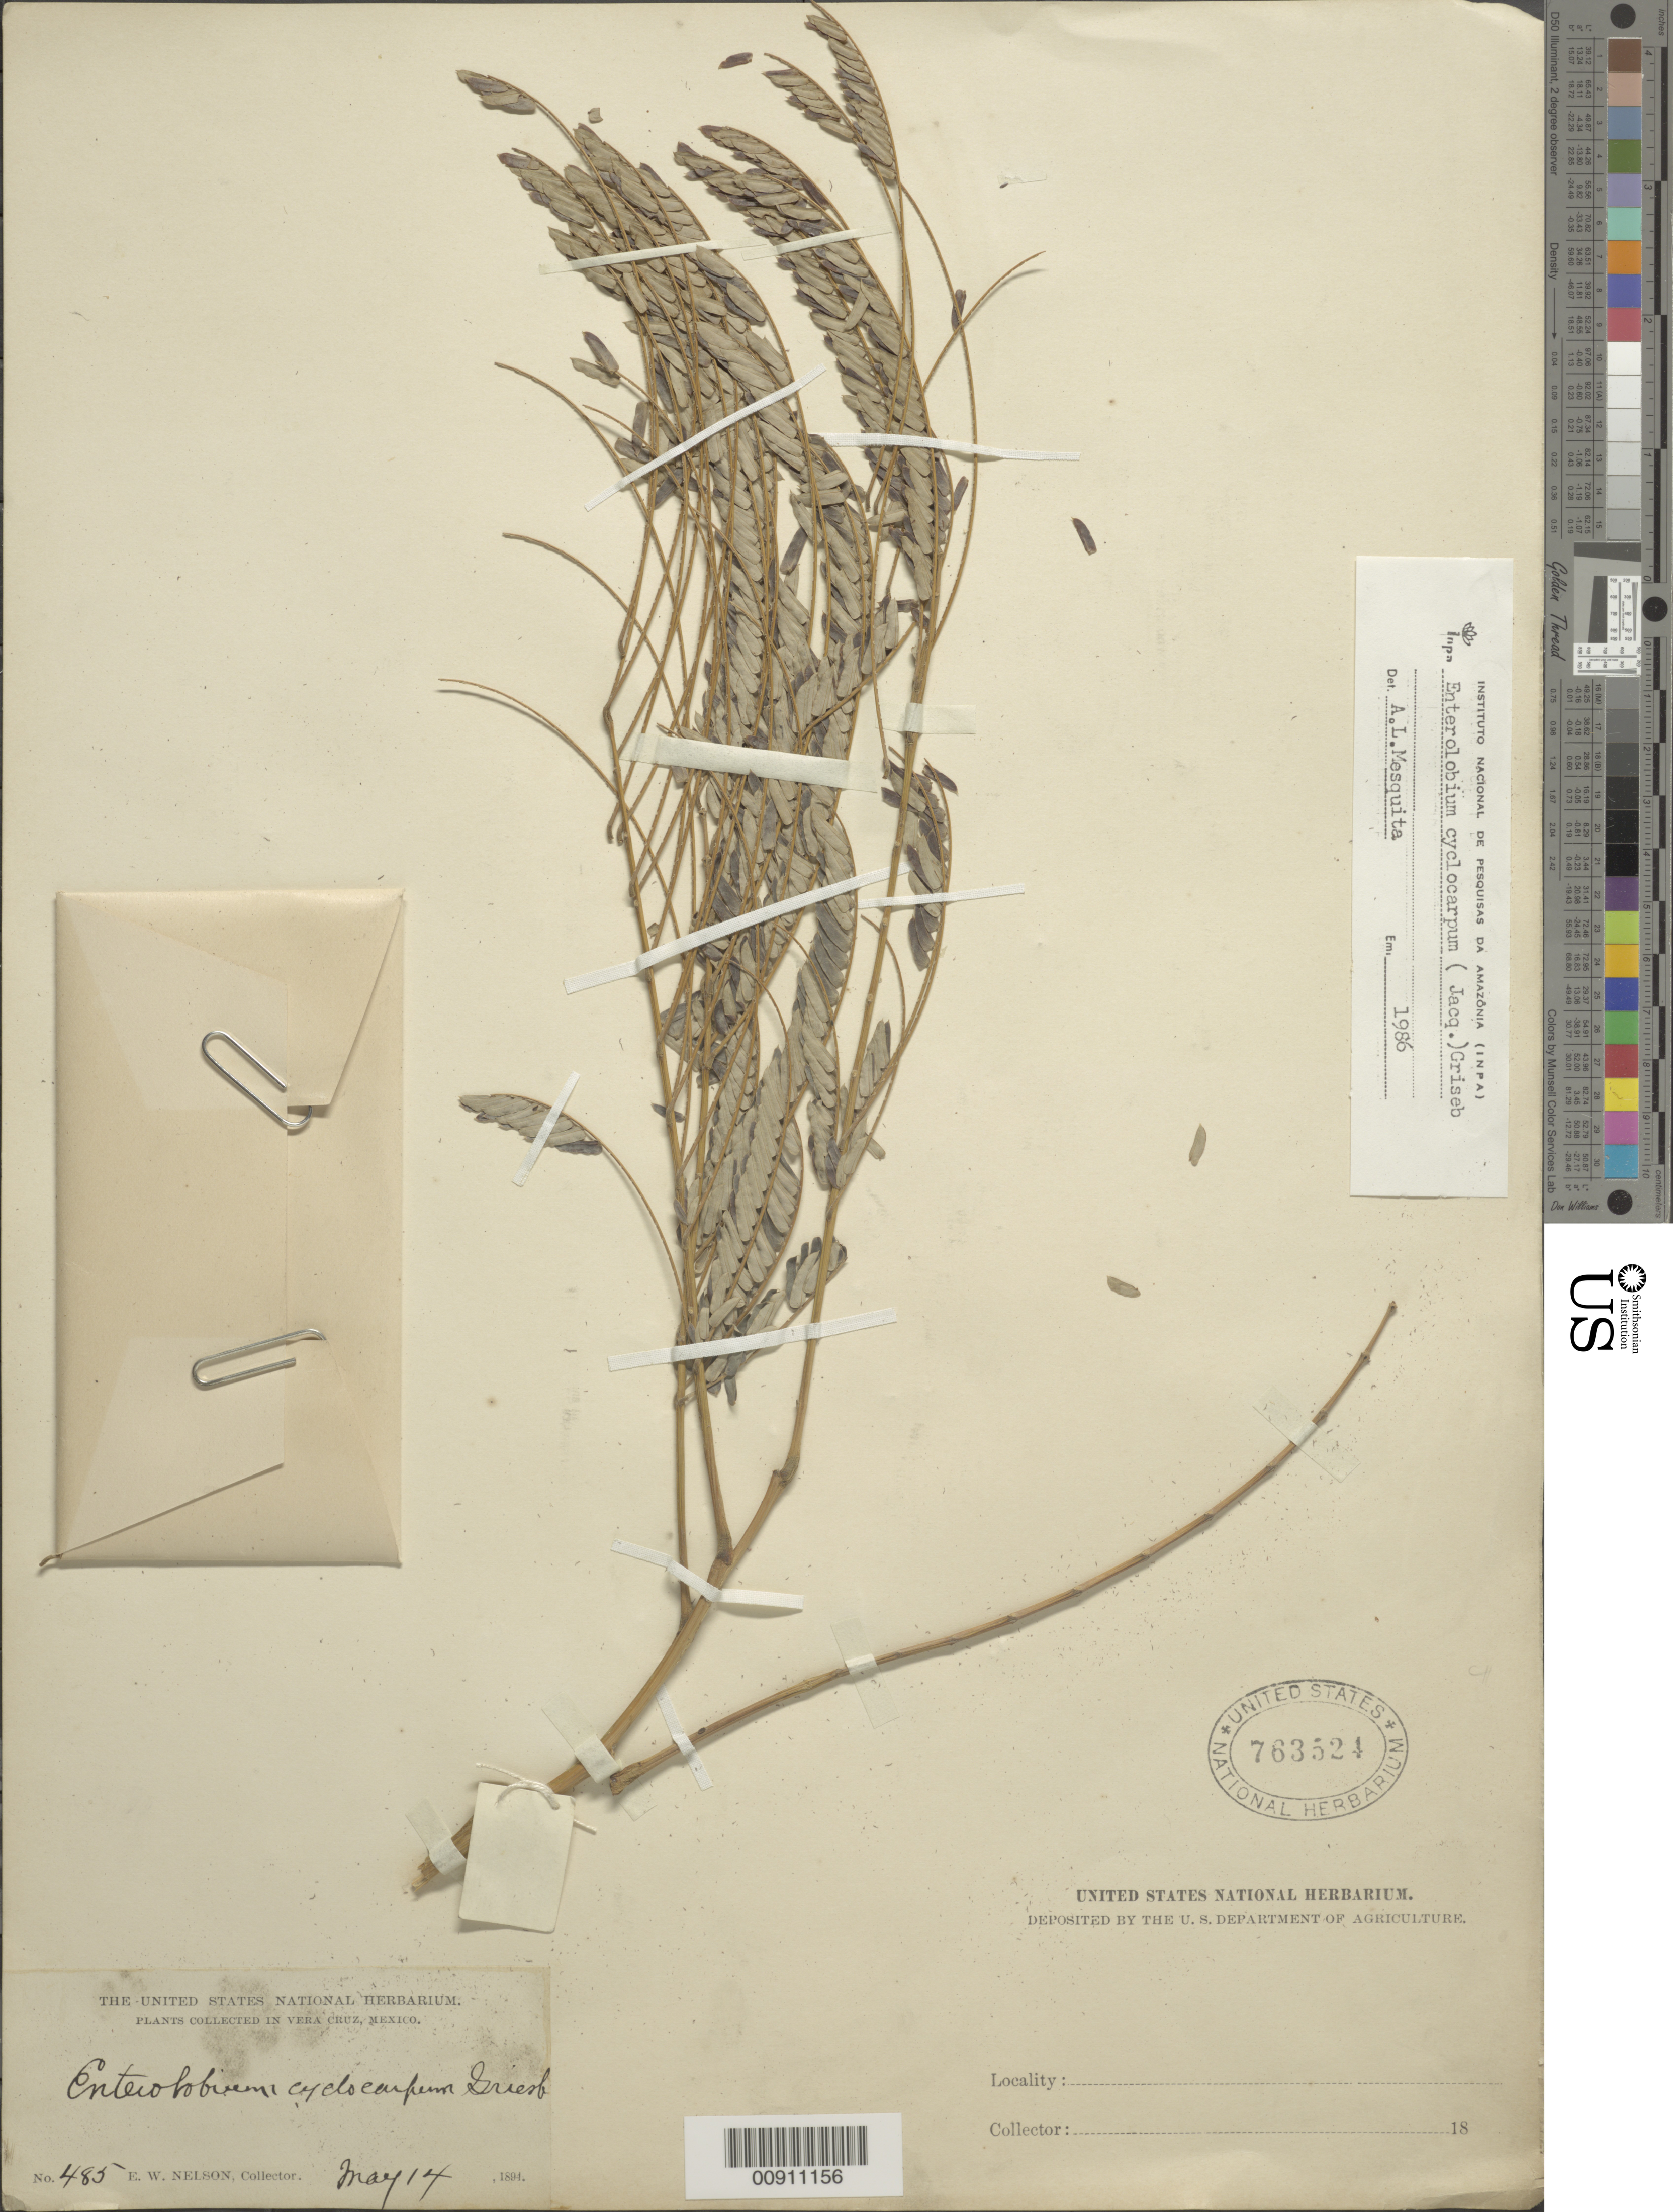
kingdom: Plantae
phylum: Tracheophyta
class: Magnoliopsida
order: Fabales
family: Fabaceae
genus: Enterolobium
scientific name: Enterolobium cyclocarpum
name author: (Jacq.) Griseb.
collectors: E. W. Nelson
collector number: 485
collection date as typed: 14 May 1894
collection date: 1894-05-14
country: Mexico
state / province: Veracruz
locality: Veracruz.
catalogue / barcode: US 763524